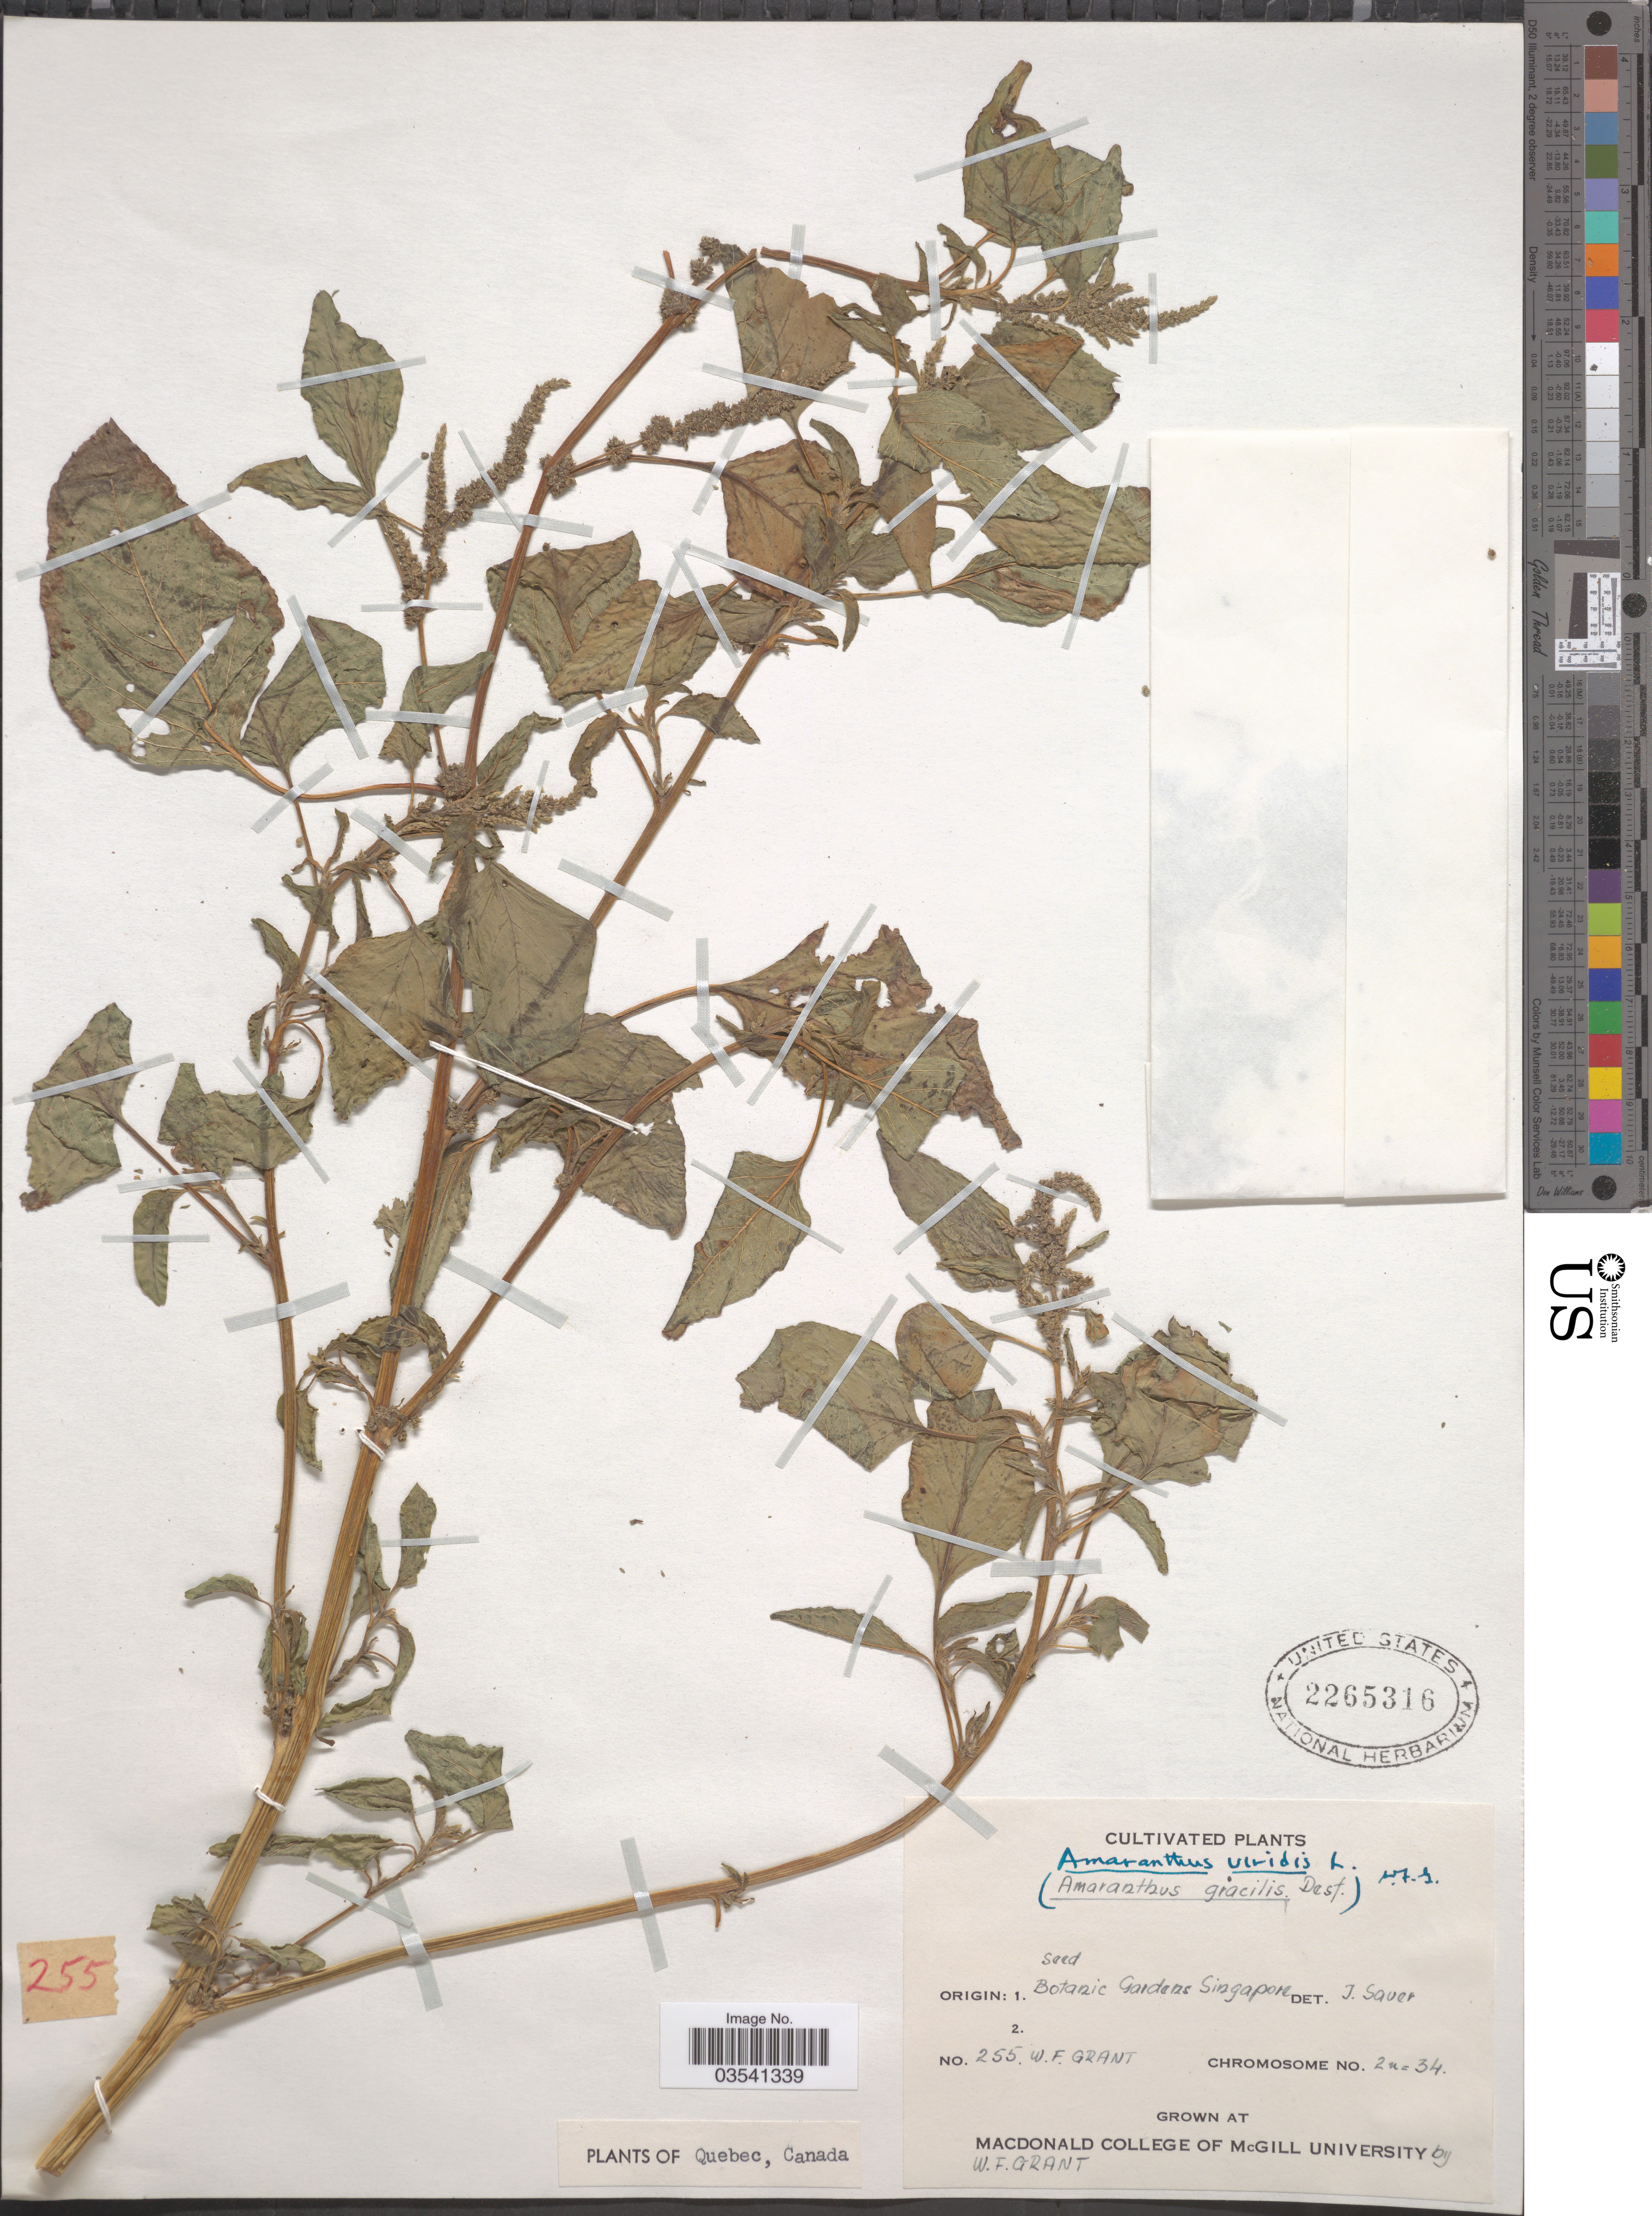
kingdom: Plantae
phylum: Tracheophyta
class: Magnoliopsida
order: Caryophyllales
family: Amaranthaceae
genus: Amaranthus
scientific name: Amaranthus viridis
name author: L.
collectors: W. Grant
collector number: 255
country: Canada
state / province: Quebec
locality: Grown at MacDonald College of McGill University.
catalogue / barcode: US 2265316